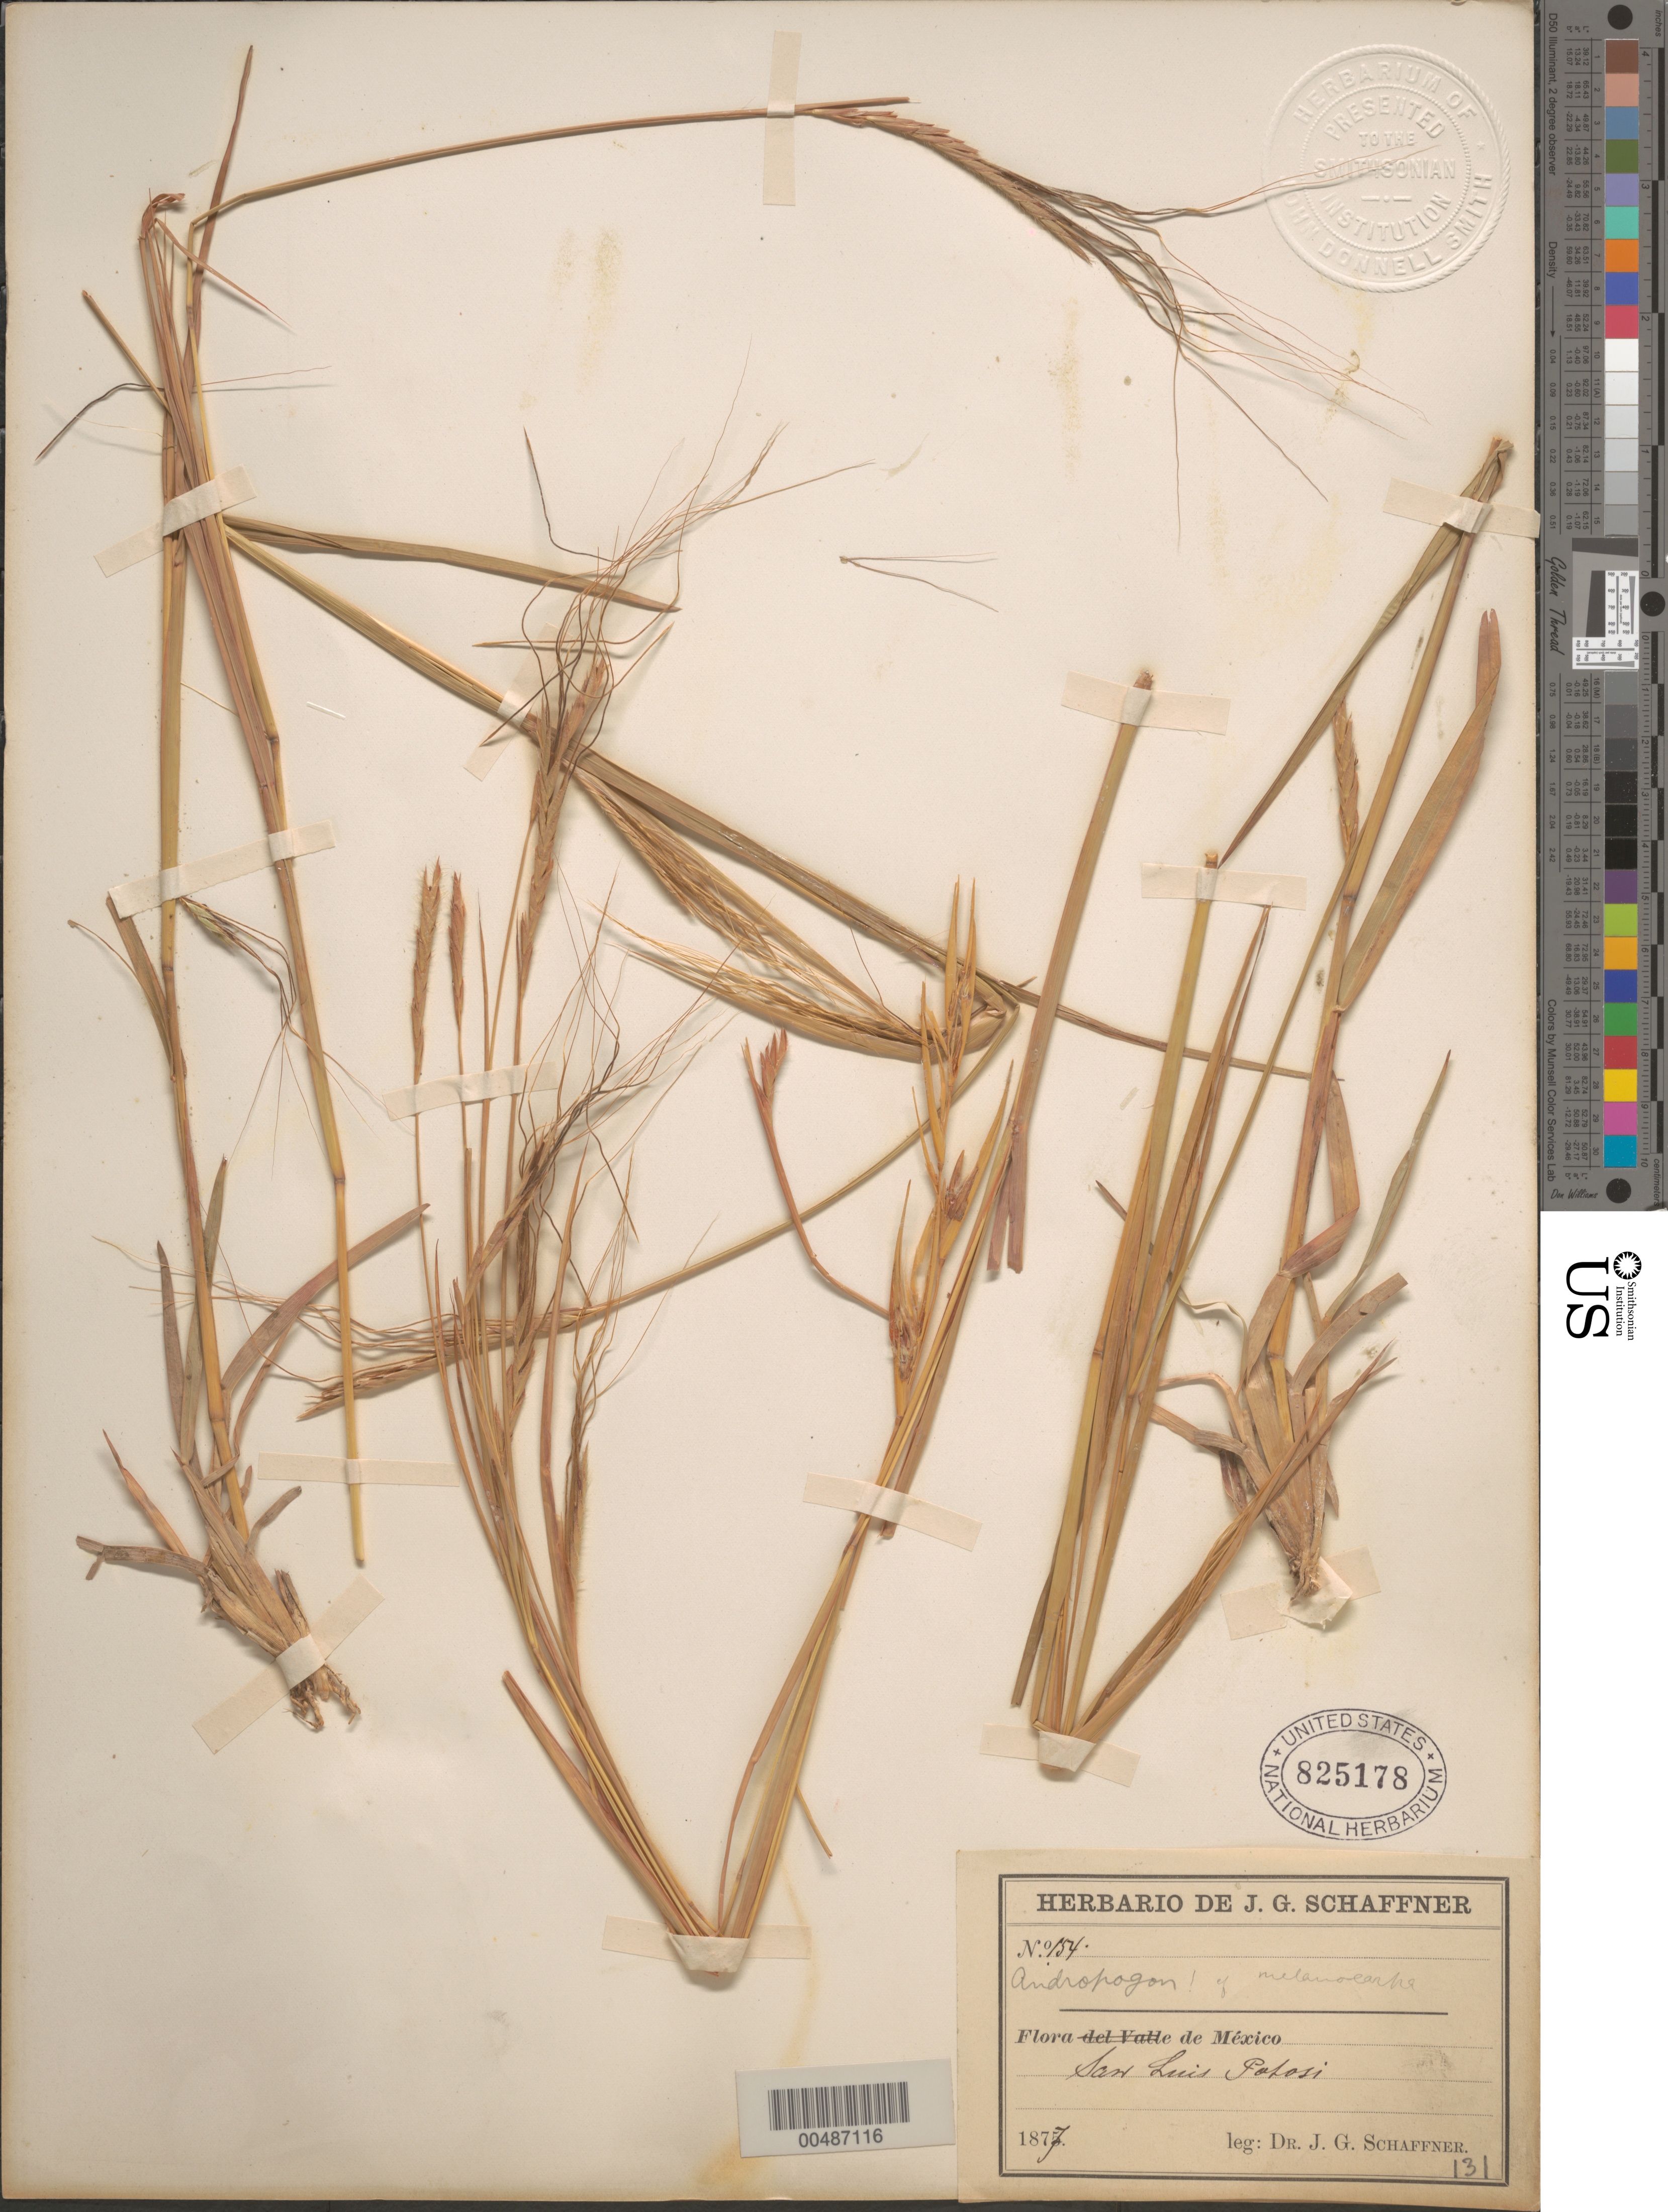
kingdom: Plantae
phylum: Tracheophyta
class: Liliopsida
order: Poales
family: Poaceae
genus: Heteropogon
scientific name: Heteropogon contortus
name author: (L.) P. Beauv. ex Roem. & Schult.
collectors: J. G. Schaffner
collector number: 154 (131)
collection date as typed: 1877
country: Mexico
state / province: San Luis Potosi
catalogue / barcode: US 825178